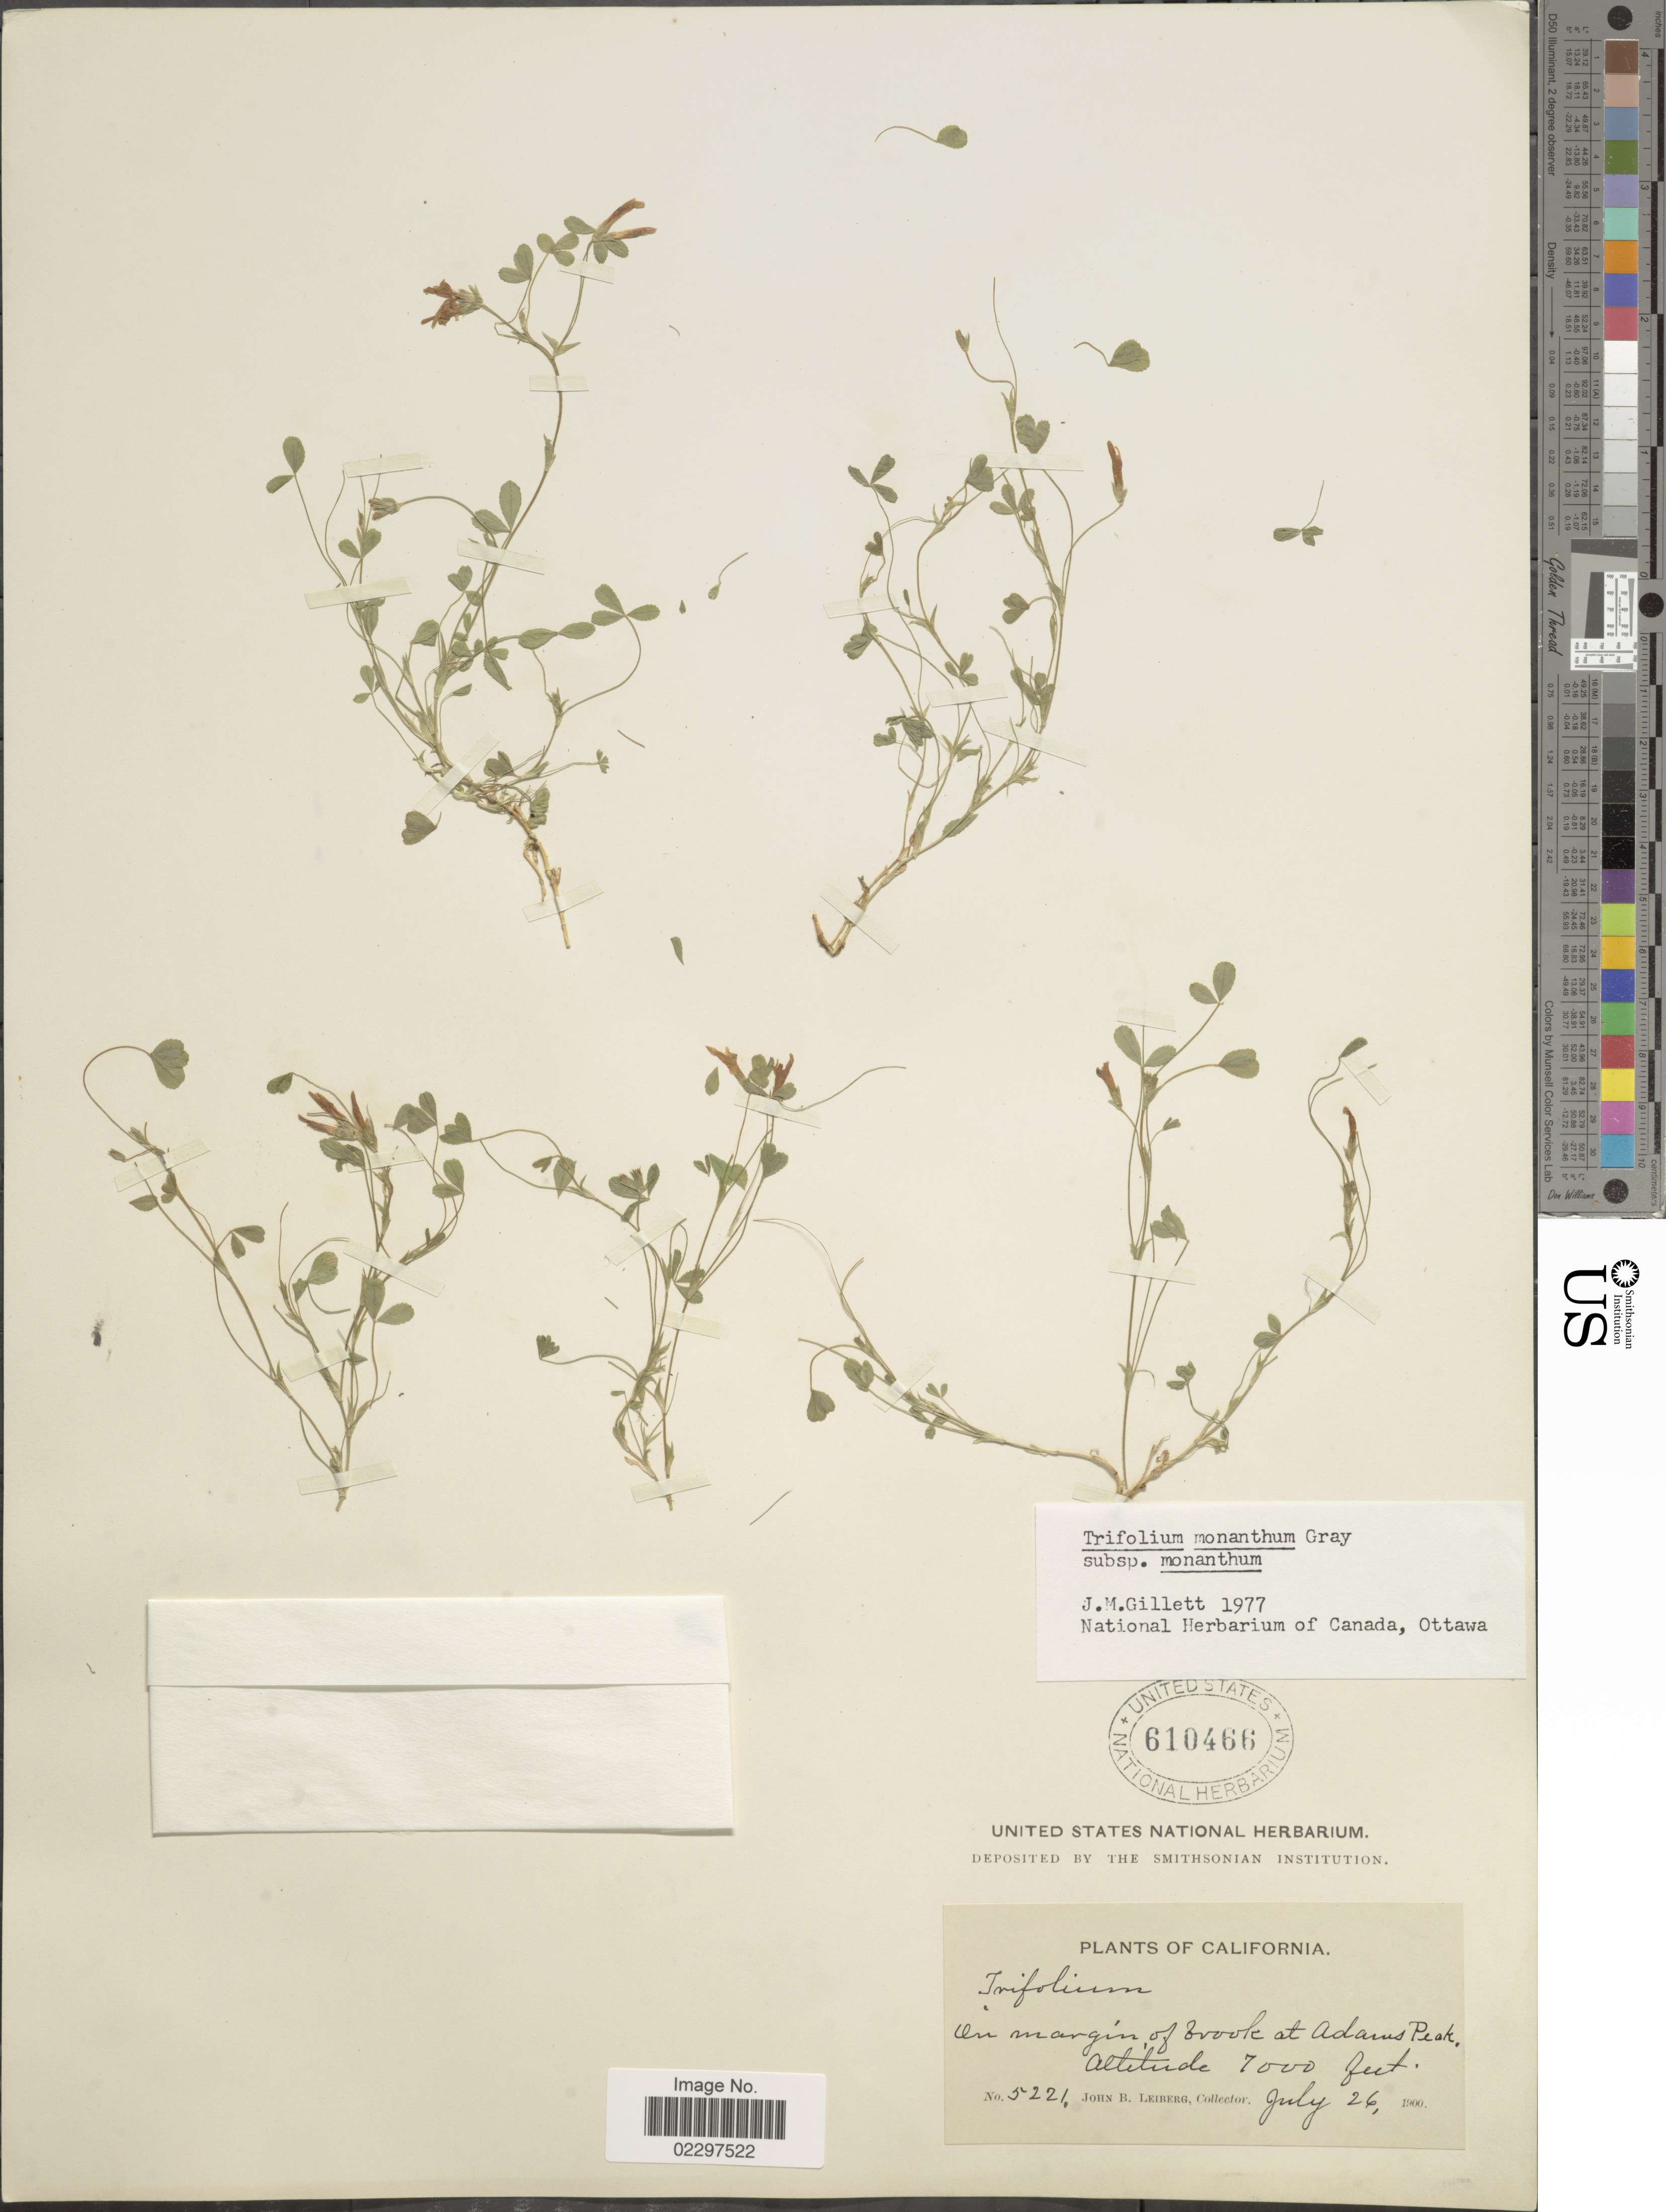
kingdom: Plantae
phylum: Tracheophyta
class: Magnoliopsida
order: Fabales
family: Fabaceae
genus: Trifolium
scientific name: Trifolium monanthum subsp. monanthum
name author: A. Gray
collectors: J. B. Leiberg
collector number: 5221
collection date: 1900-07-26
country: United States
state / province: California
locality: On margin of brook at Adams Peak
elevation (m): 2134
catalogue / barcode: US 610466